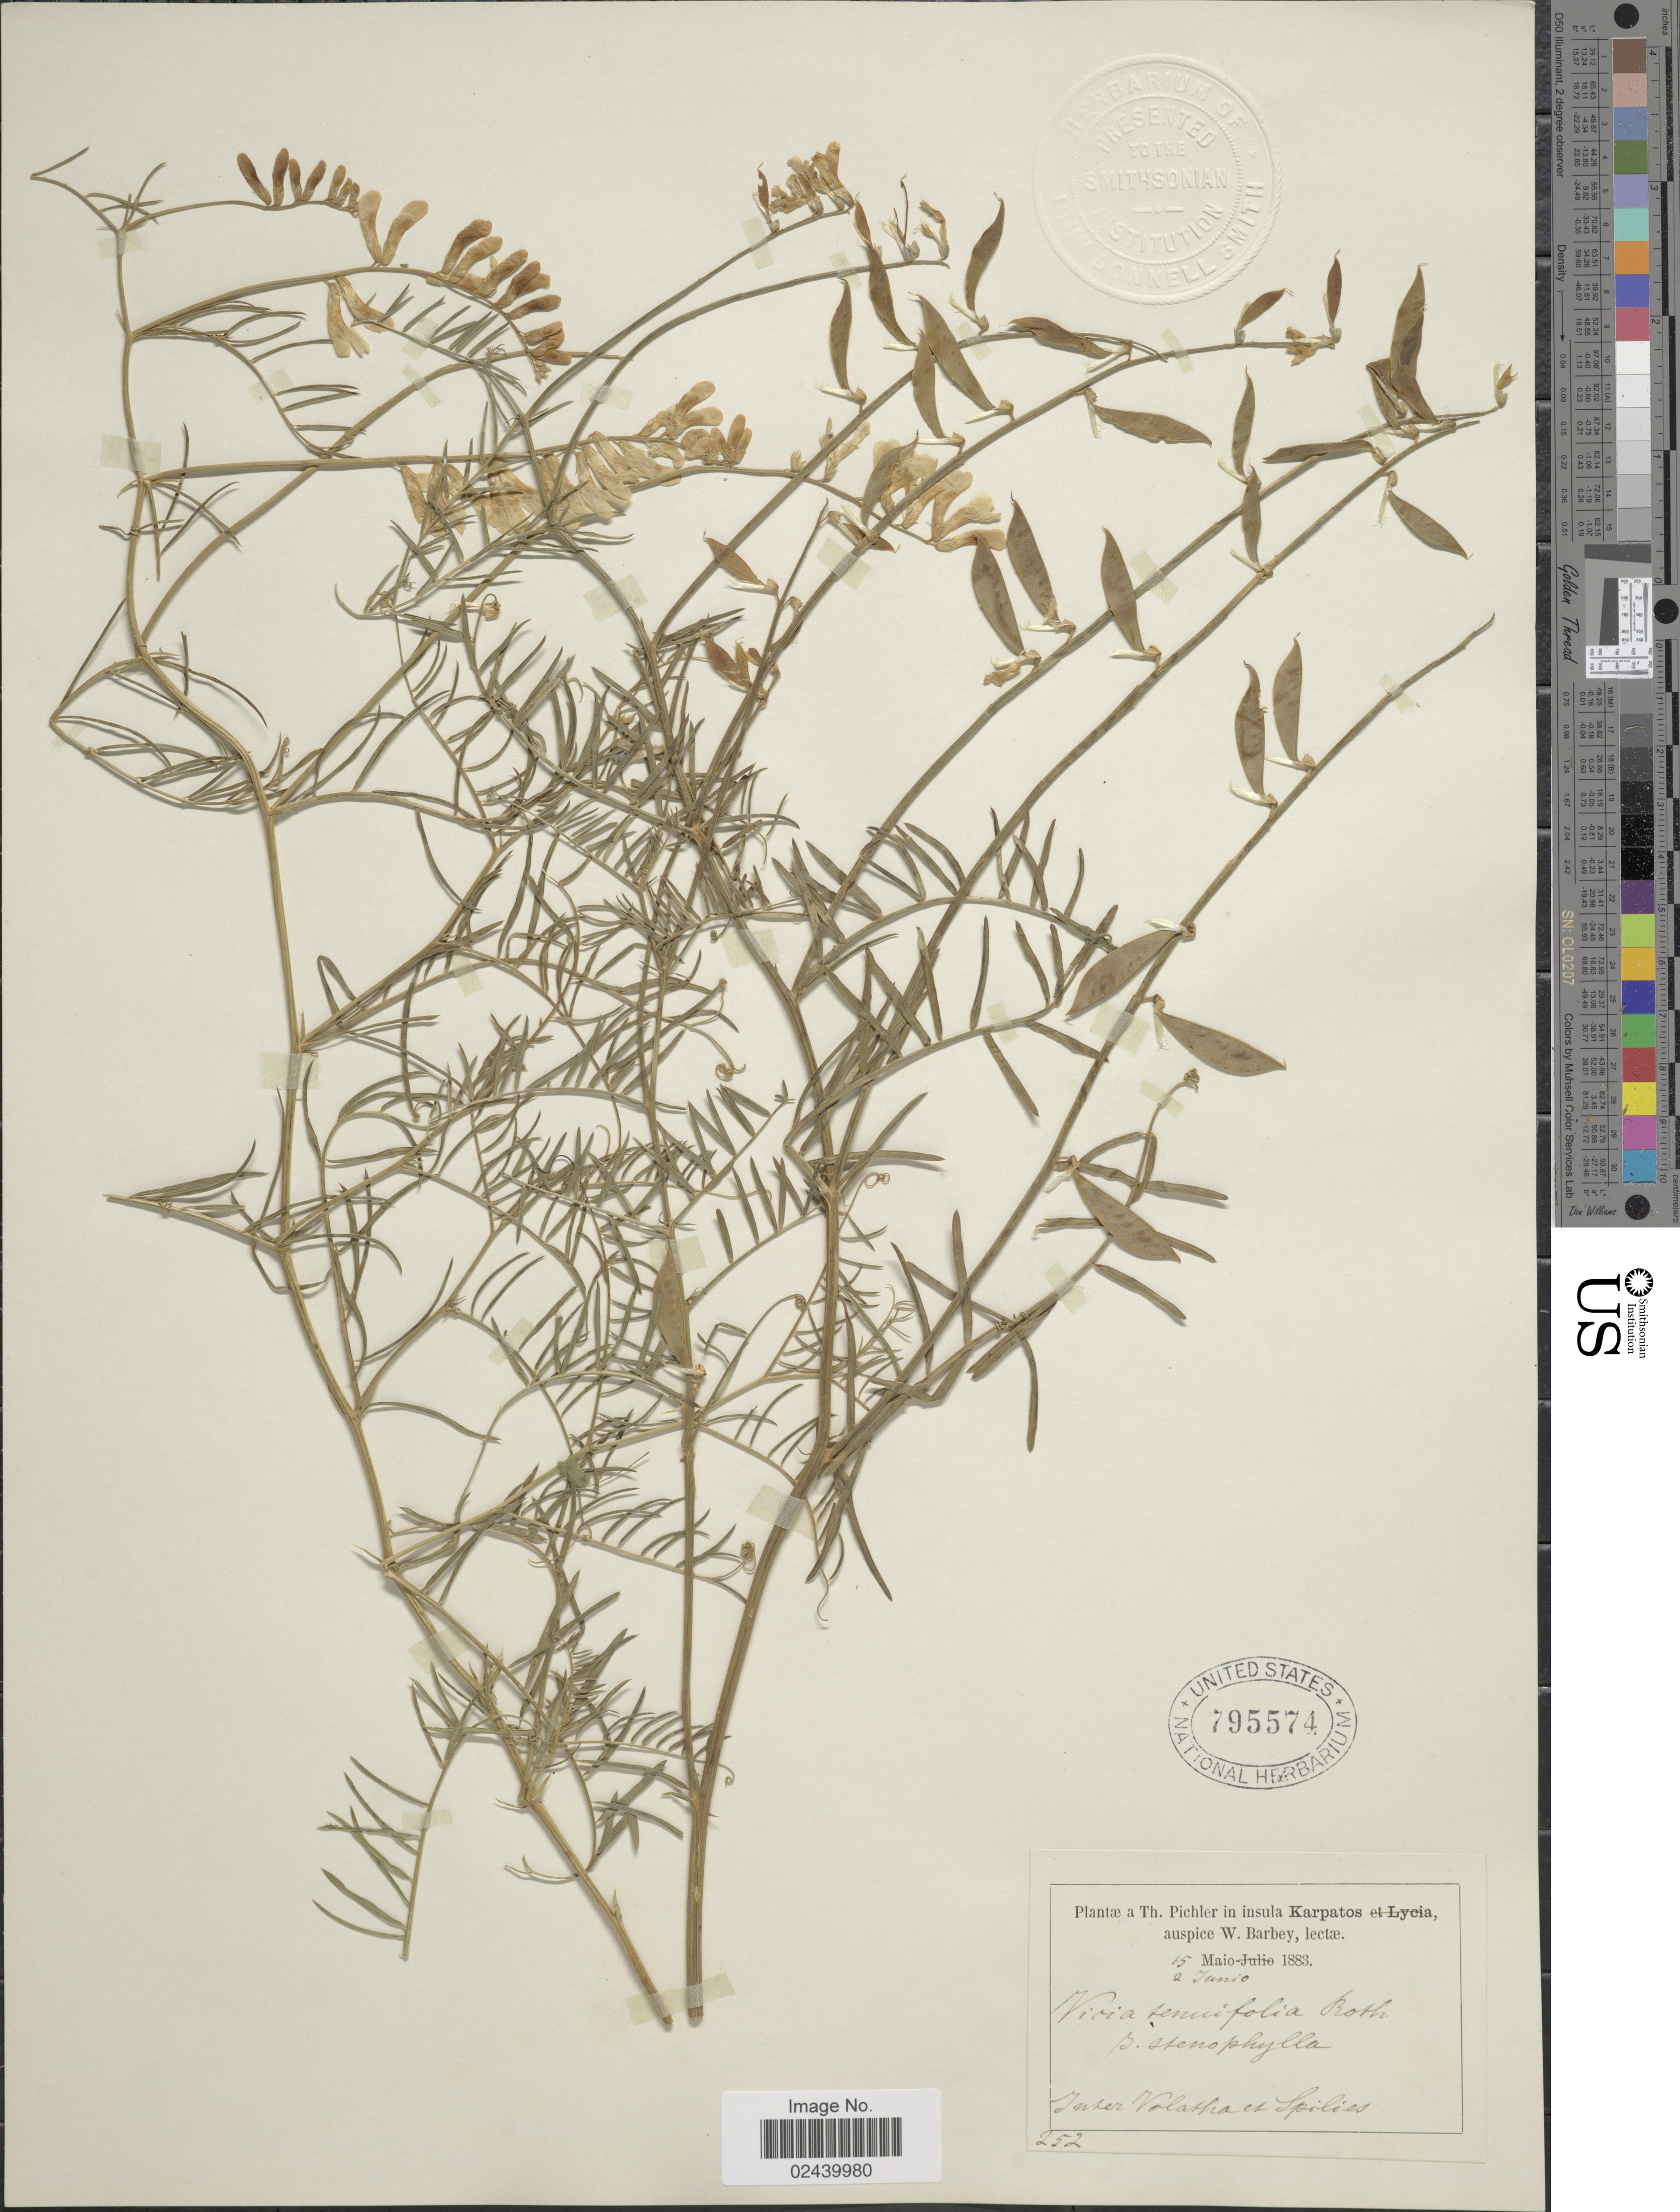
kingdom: Plantae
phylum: Tracheophyta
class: Magnoliopsida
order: Fabales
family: Fabaceae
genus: Vicia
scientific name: Vicia tenuifolia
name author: Ten.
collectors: T. Pichler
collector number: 252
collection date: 1883-05-15/1883-06-02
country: Greece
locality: In insula Karpatos, Inter Volatha et Spoilies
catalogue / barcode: US 795574